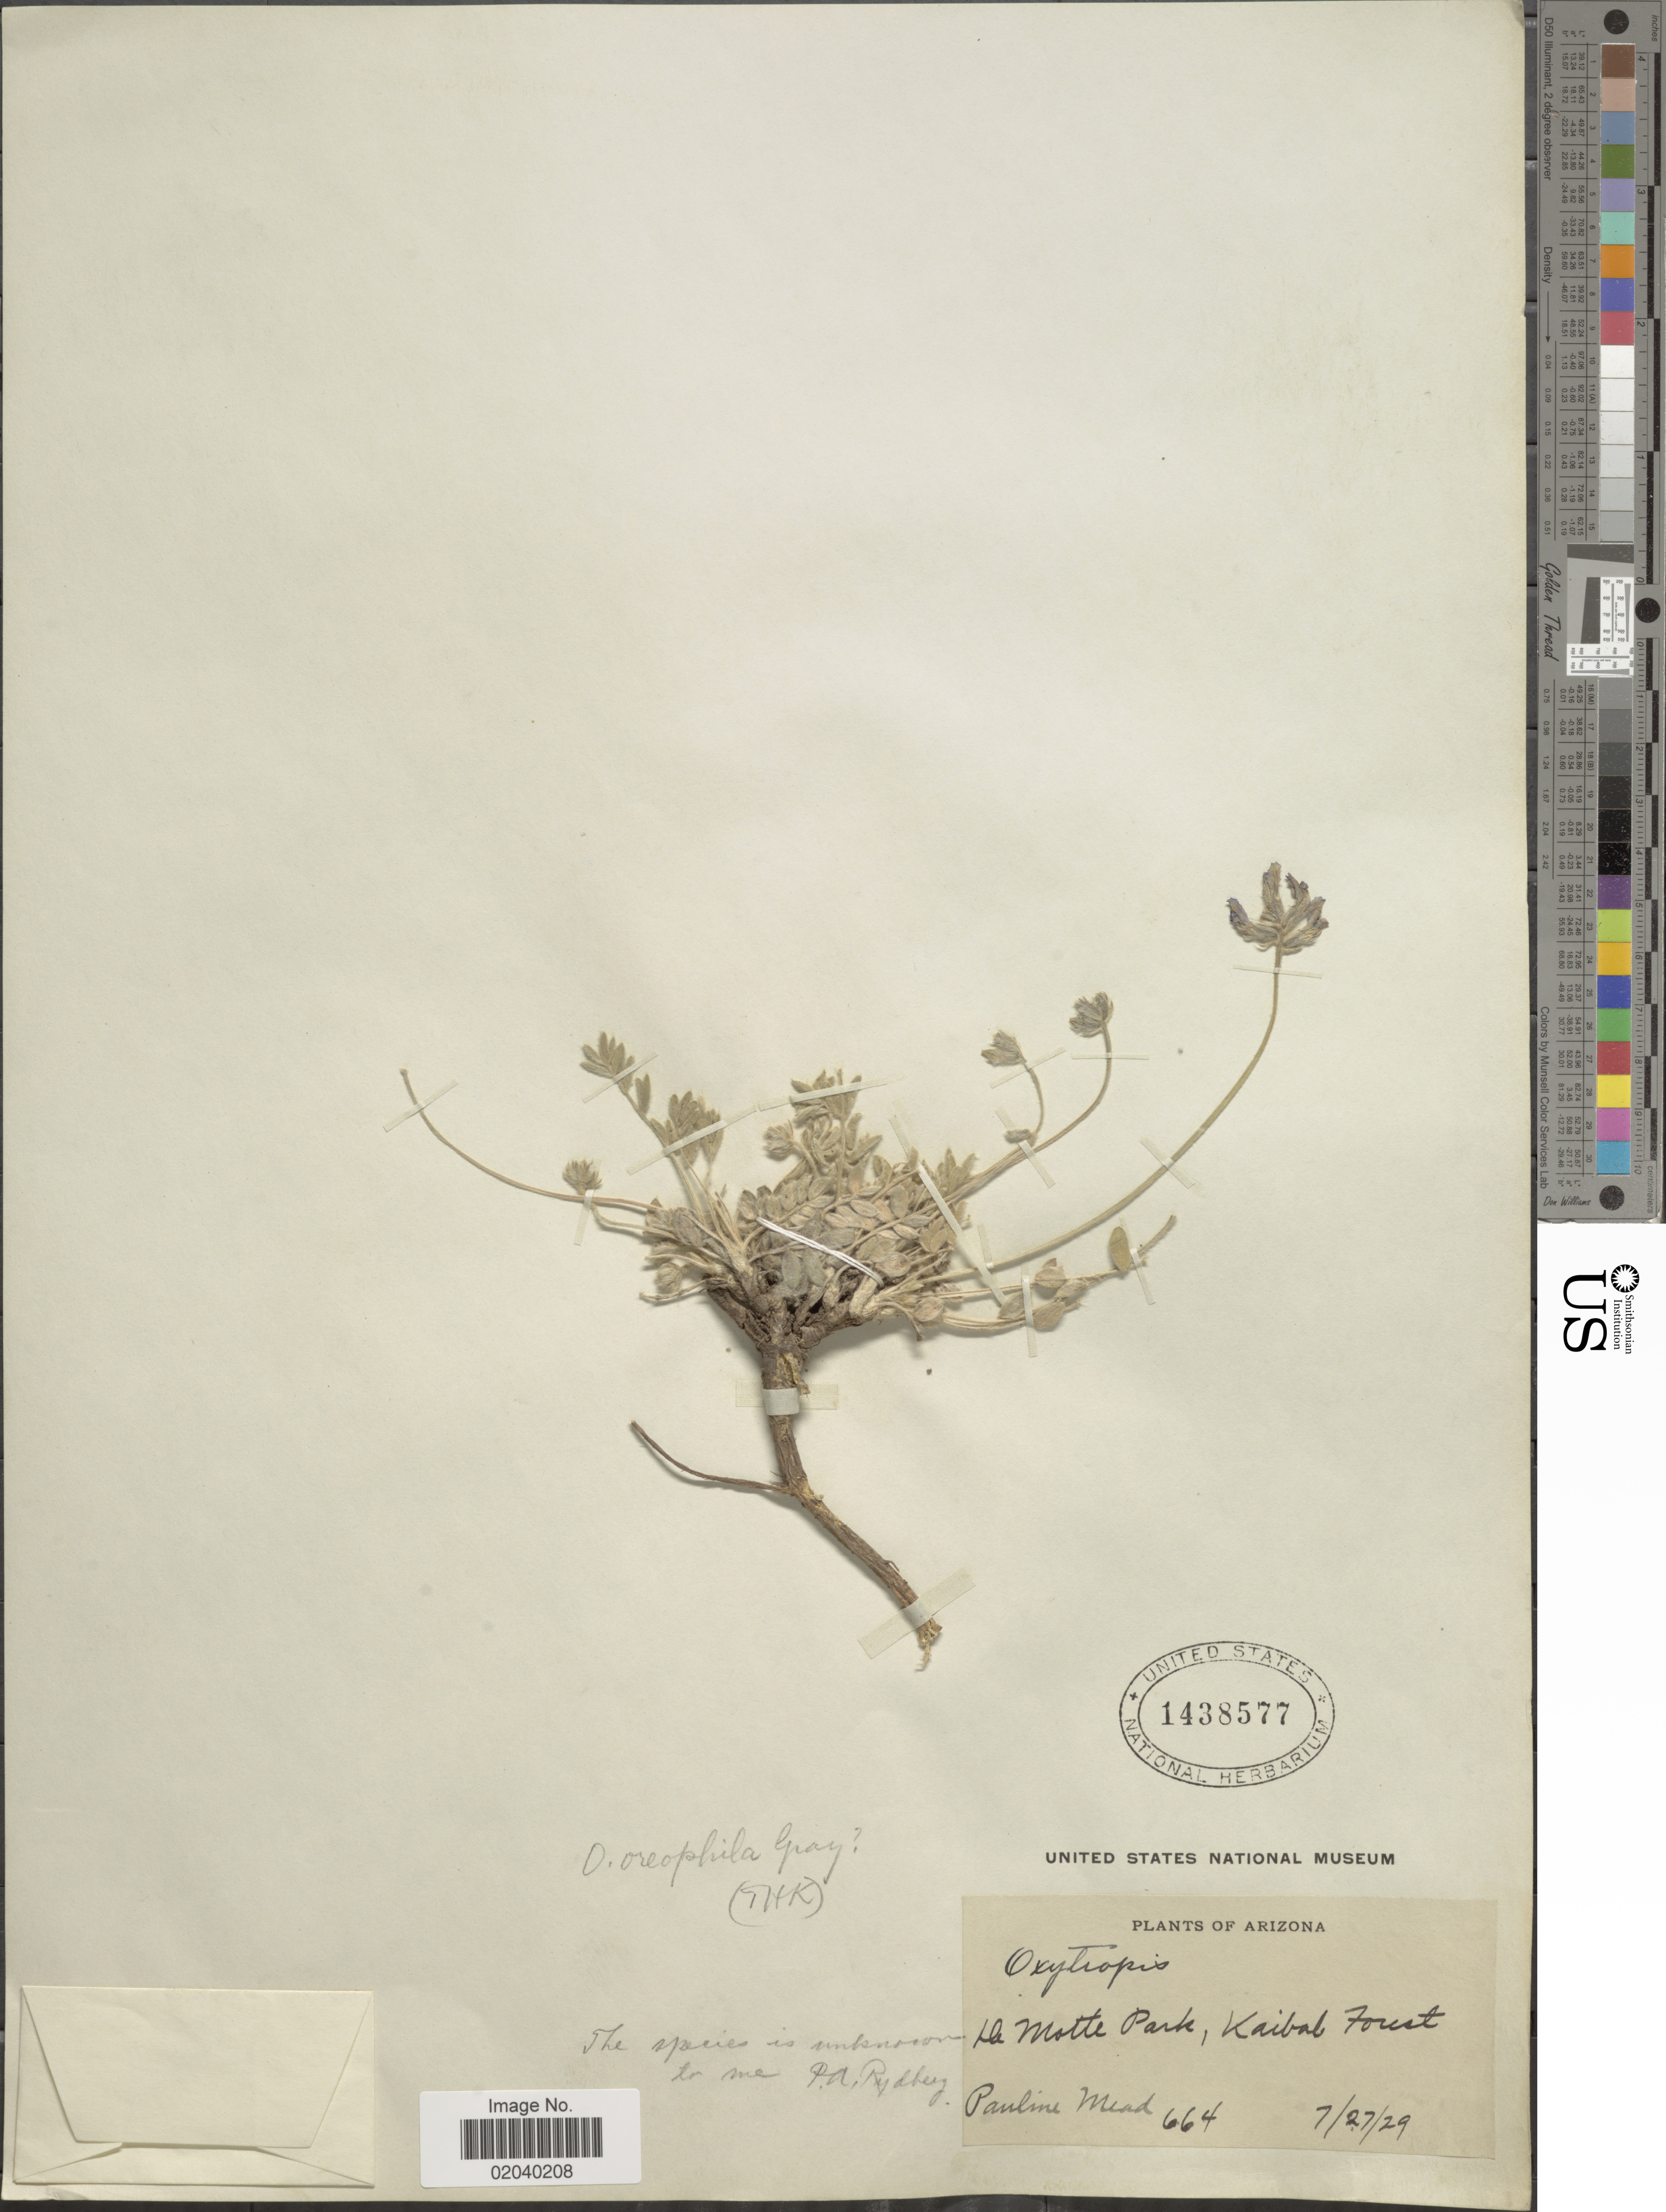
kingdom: Plantae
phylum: Tracheophyta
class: Magnoliopsida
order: Fabales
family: Fabaceae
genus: Oxytropis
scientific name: Oxytropis oreophila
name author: A. Gray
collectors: P. Mead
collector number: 664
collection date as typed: Transcribed d/m/y: 27/7/29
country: United States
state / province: Arizona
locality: De Monte Park, Kaibab Forest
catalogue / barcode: US 1438577